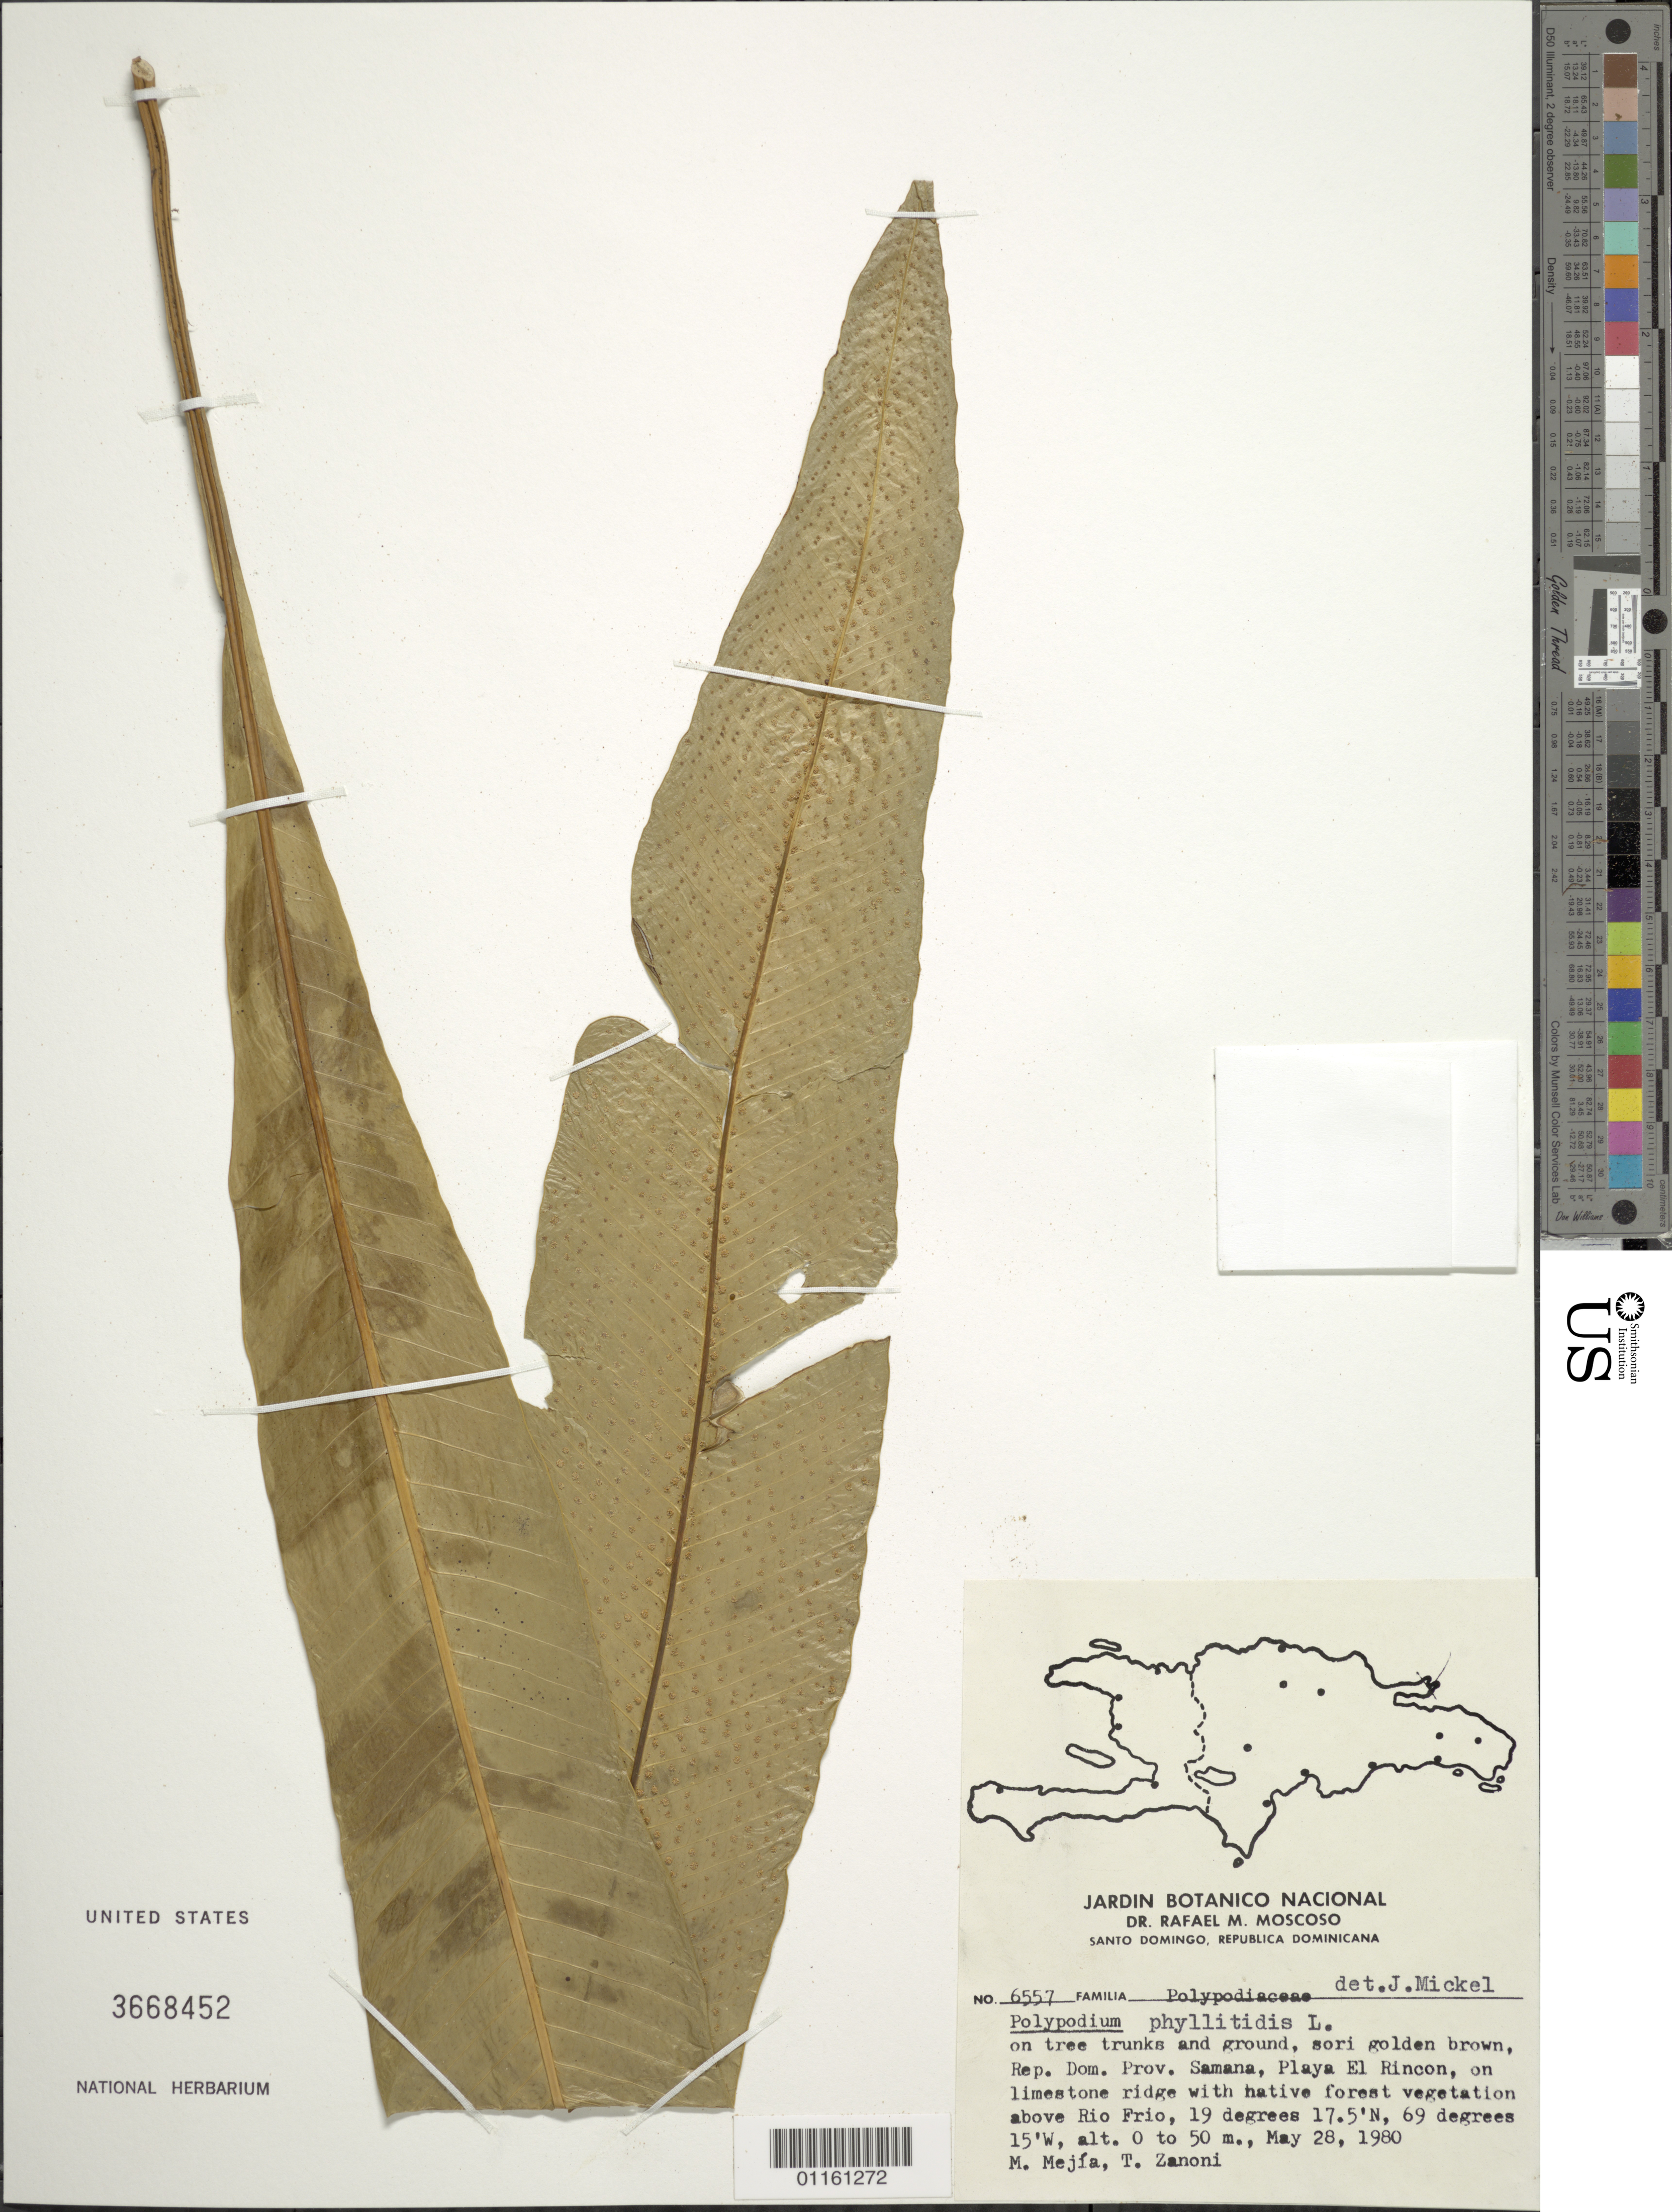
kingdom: Plantae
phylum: Tracheophyta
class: Polypodiopsida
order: Polypodiales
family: Polypodiaceae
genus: Campyloneurum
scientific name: Campyloneurum phyllitidis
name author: (L.) C. Presl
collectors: M. Mejfa & T. A. Zanoni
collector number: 6557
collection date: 1980-05-28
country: Dominican Republic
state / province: Samana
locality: Playa El Ricon, on limestone ridge with native forest vegetation above Rio Frio.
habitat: On tree trunks and ground.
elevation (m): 0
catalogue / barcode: US 3668452